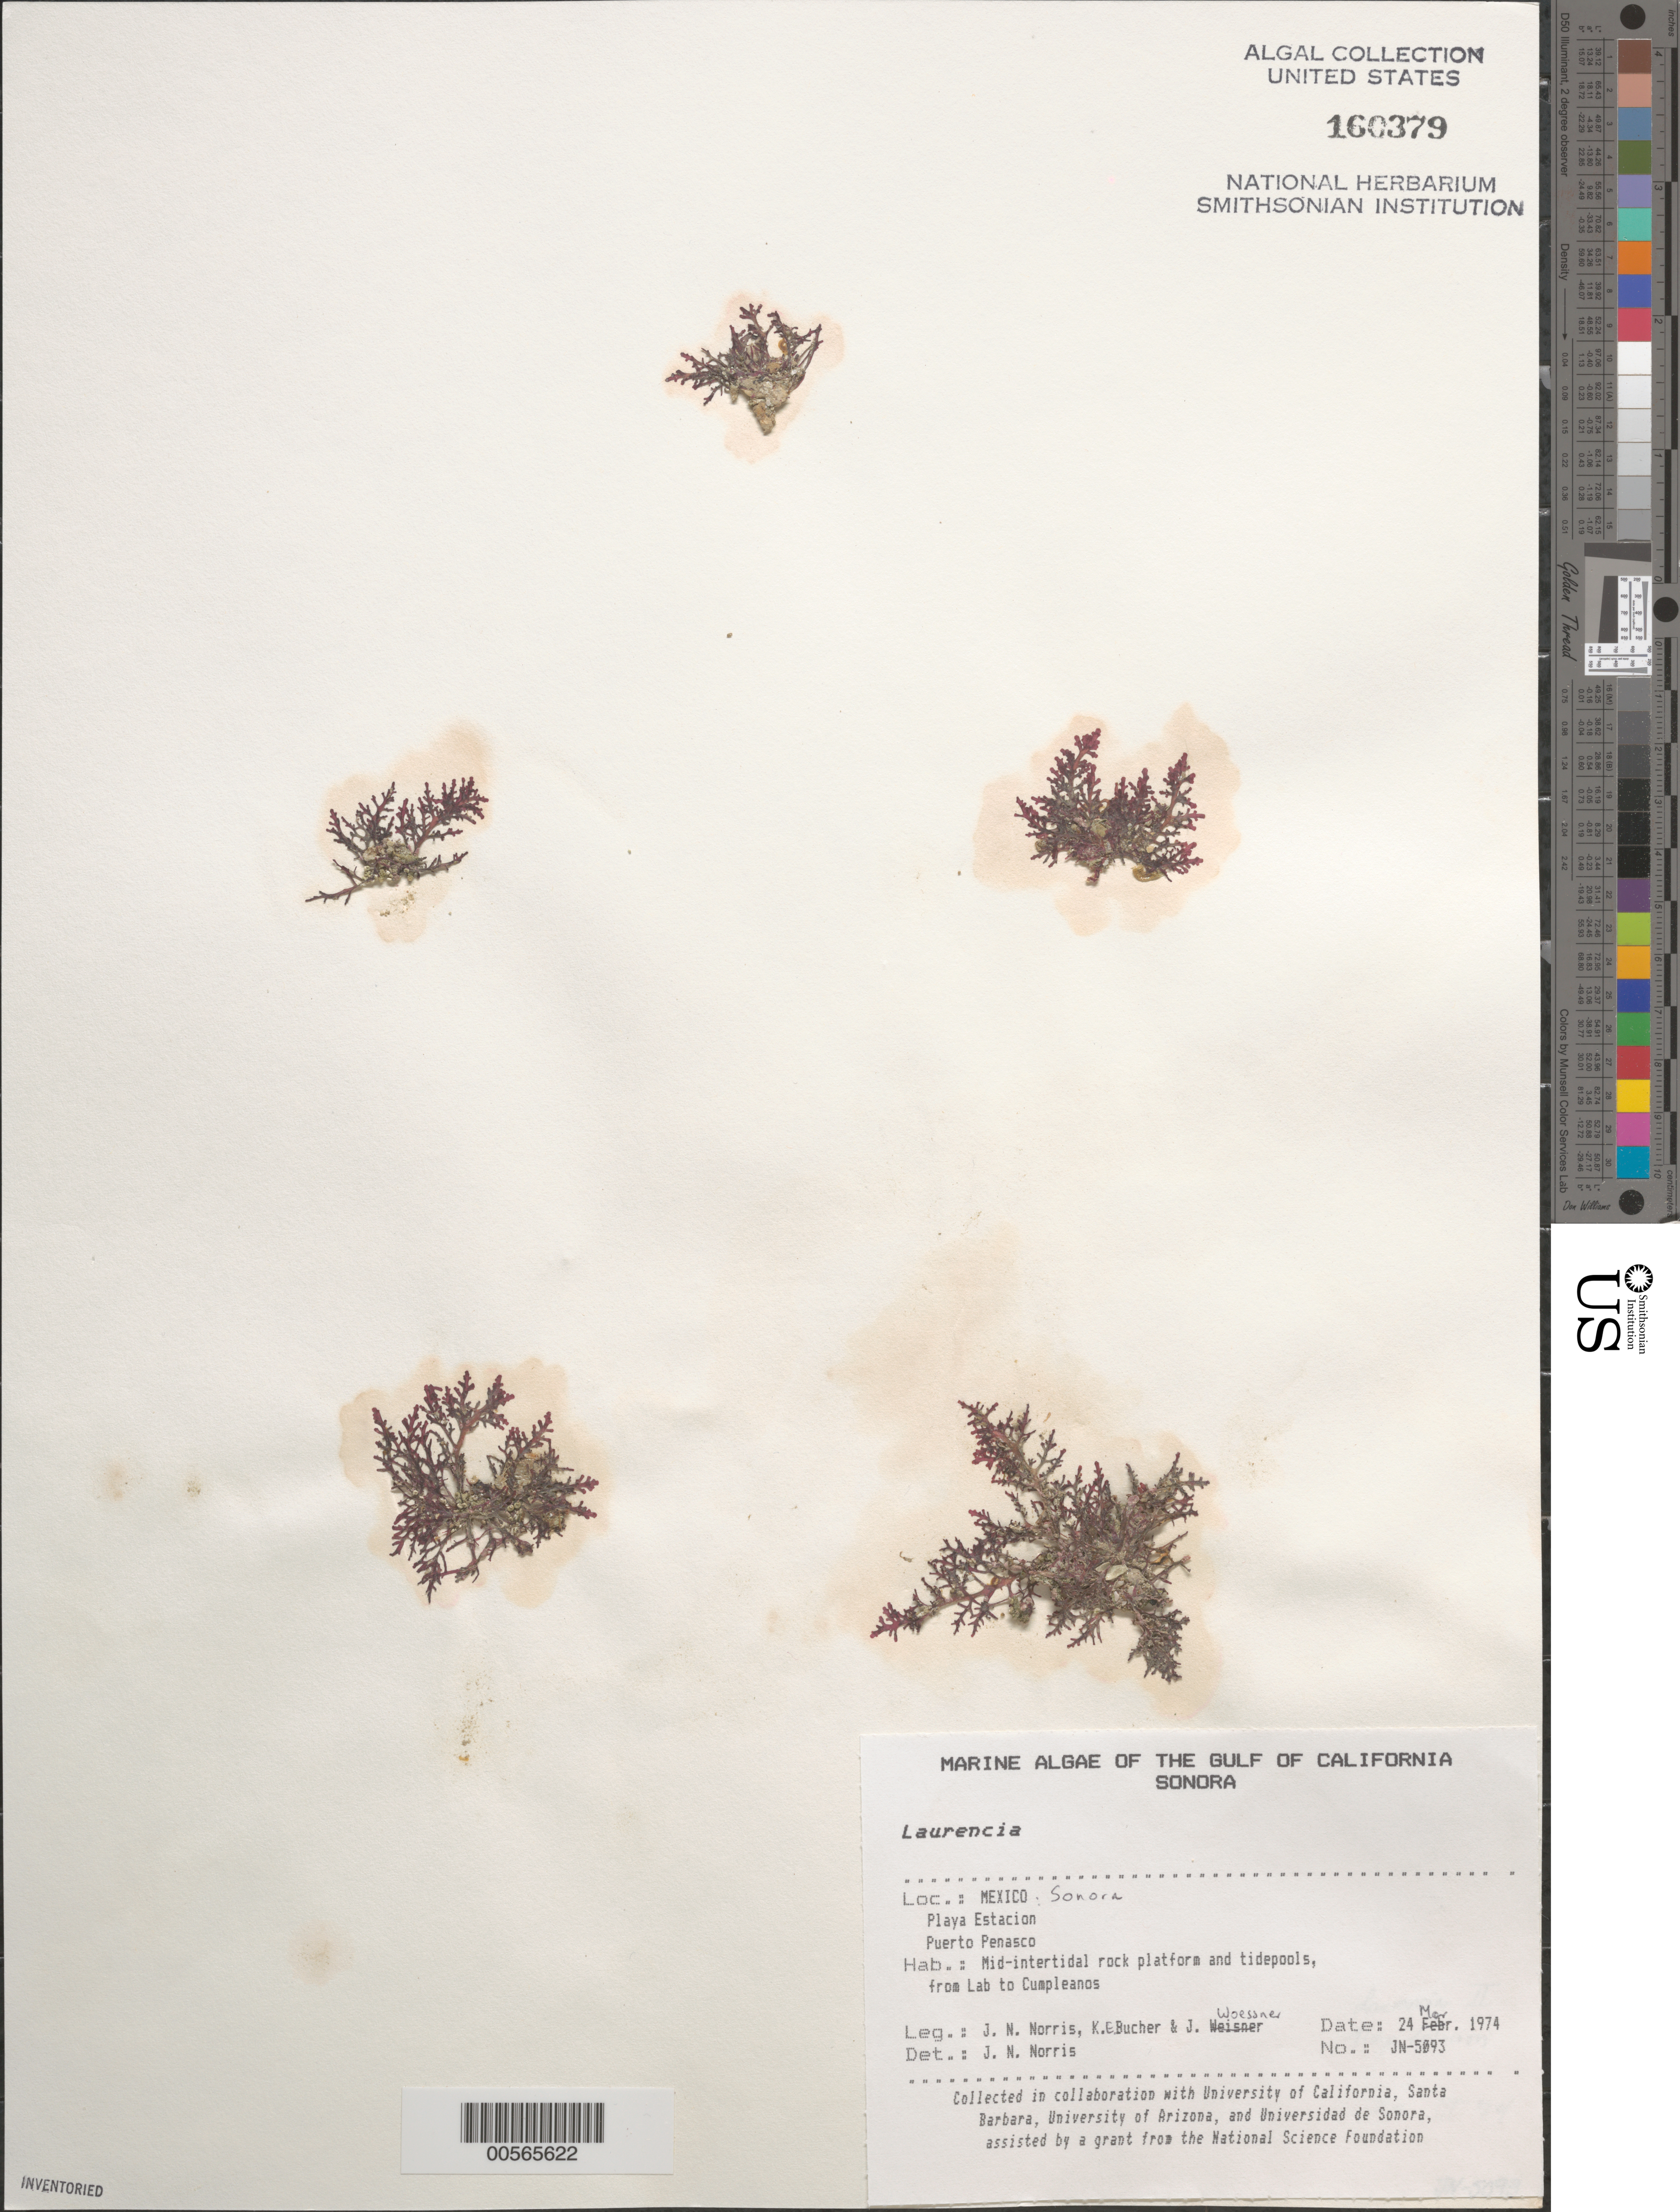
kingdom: Plantae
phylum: Rhodophyta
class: Florideophyceae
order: Ceramiales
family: Rhodomelaceae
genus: Laurencia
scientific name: Laurencia sp.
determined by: Norris, James N.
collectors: J. N. Norris, K. E. Bucher & J. Woessner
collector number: JN-5093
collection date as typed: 24 Mar 1974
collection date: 1974-03-24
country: Mexico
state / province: Sonora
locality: Playa Estacion, Puerto Penasco, from Laboratorio de Biologia Marina to Cumpleanos Tide Pool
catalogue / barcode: US 160379